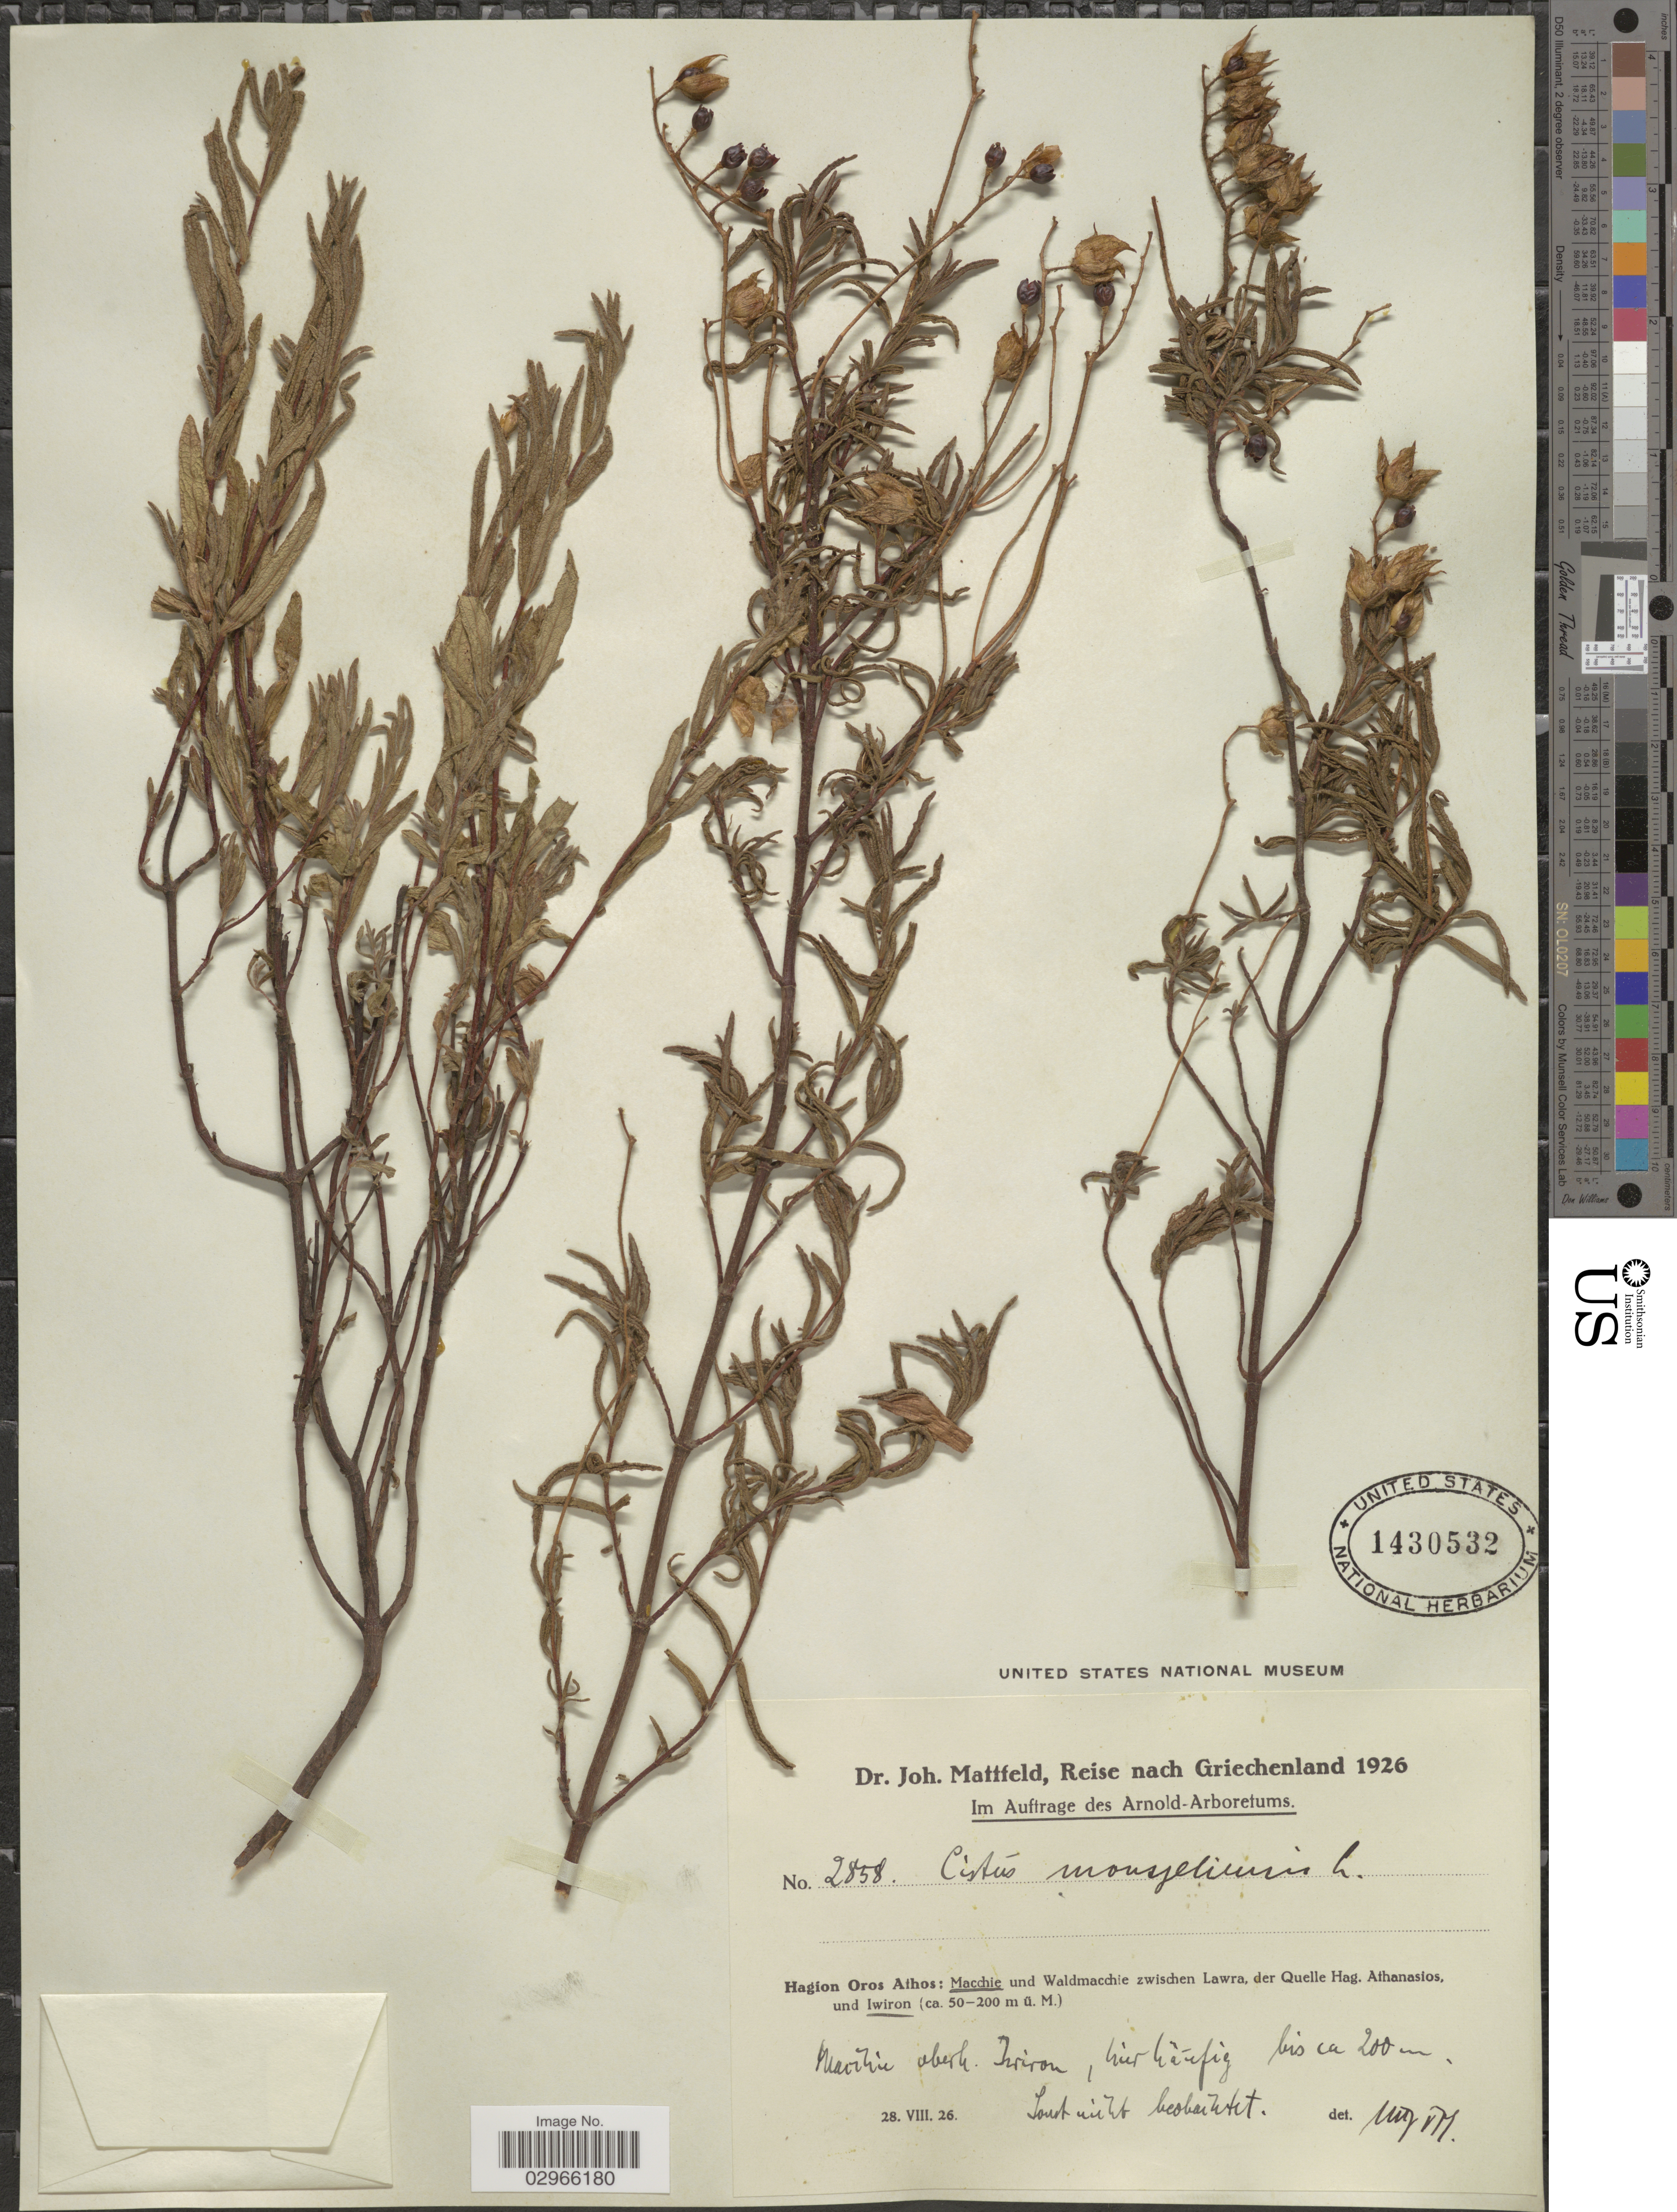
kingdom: Plantae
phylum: Tracheophyta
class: Magnoliopsida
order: Malvales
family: Cistaceae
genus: Cistus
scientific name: Cistus monspeliensis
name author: L.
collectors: J. Mattfeld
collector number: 2858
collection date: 1926-08-28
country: Greece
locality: Hagion Oros Athos: Macchie und Waldmacchie zwischen Lawra, der Quelle Hag. Althanasios, und Iwiron.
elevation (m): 200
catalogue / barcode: US 1430532